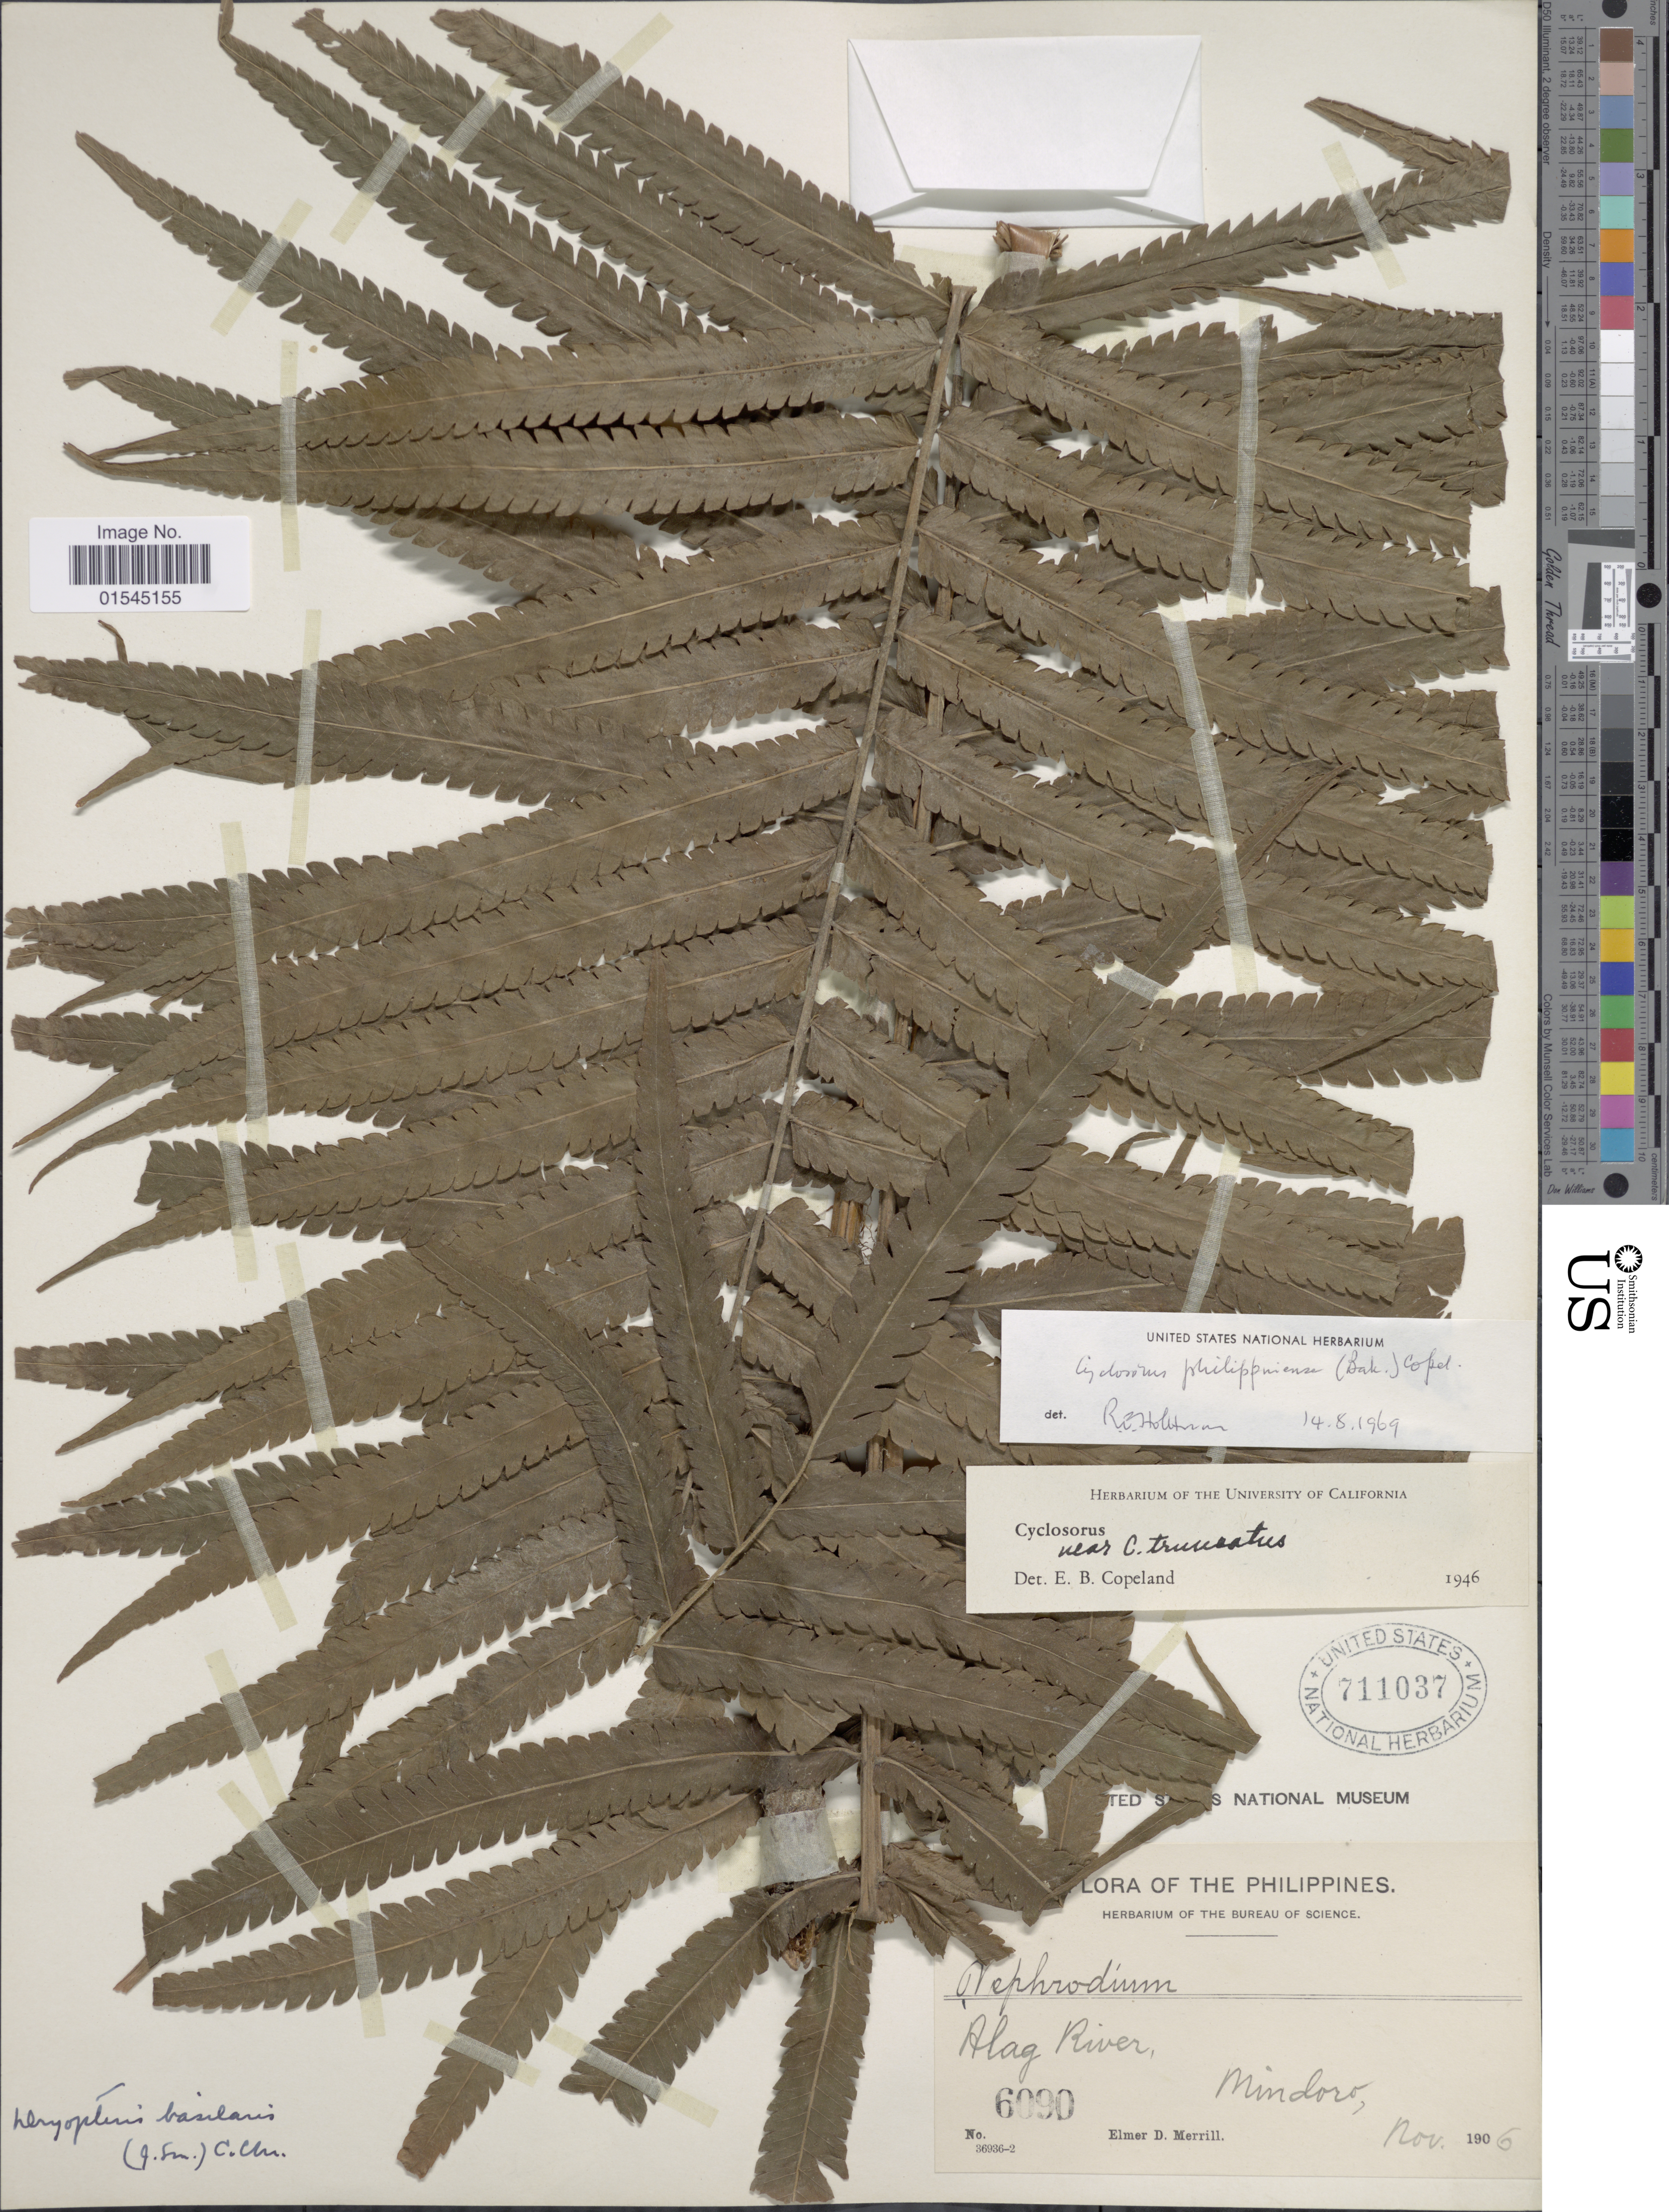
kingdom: Plantae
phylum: Tracheophyta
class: Polypodiopsida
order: Polypodiales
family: Thelypteridaceae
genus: Sphaerostephanos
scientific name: Sphaerostephanos productus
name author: (Kaulf.) Holttum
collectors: E. D. Merrill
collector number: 6090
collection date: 1906-11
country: Philippines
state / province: Mimaropa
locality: Alag River, Mindoro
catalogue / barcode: US 711037